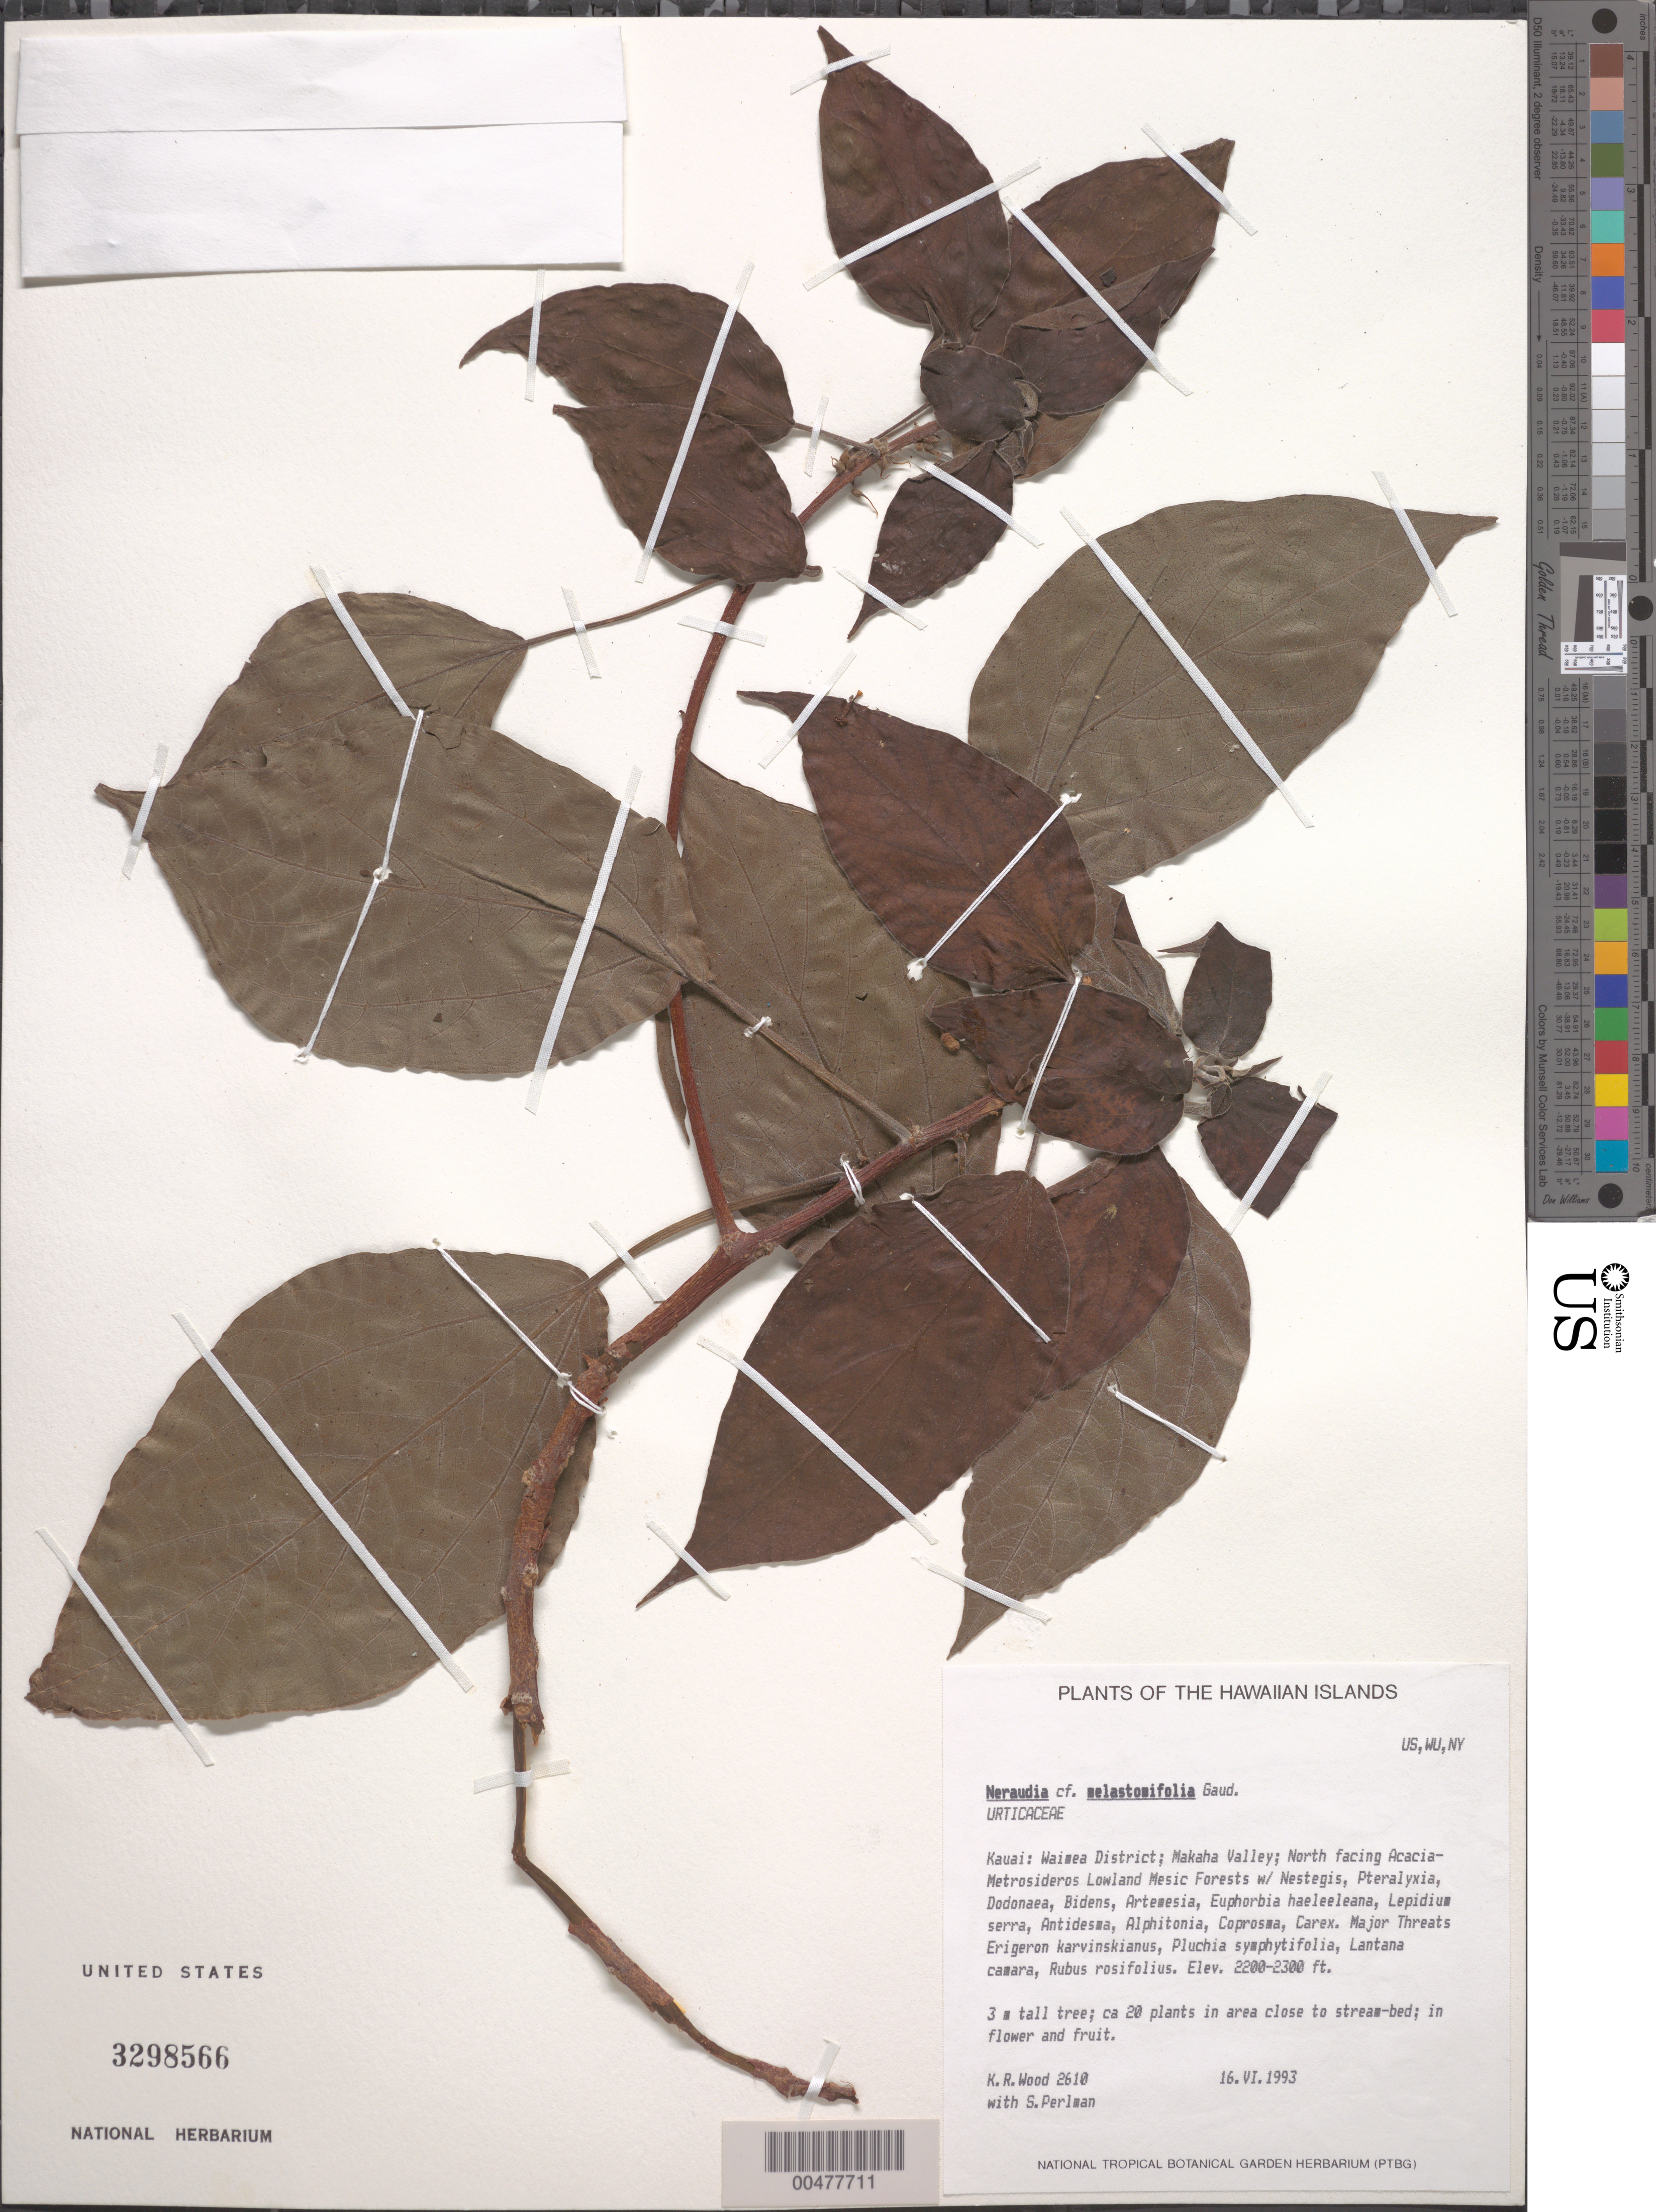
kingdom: Plantae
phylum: Tracheophyta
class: Magnoliopsida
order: Rosales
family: Urticaceae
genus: Neraudia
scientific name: Neraudia melastomifolia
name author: Gaudich.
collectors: K. R. Wood & S. P. Perlman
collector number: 2610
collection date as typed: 16 Jun 1993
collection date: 1993-06-16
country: United States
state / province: Hawaii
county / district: Kauai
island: Kaua'i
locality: Waimea Dist., Makaha Valley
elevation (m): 671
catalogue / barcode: US 3298566